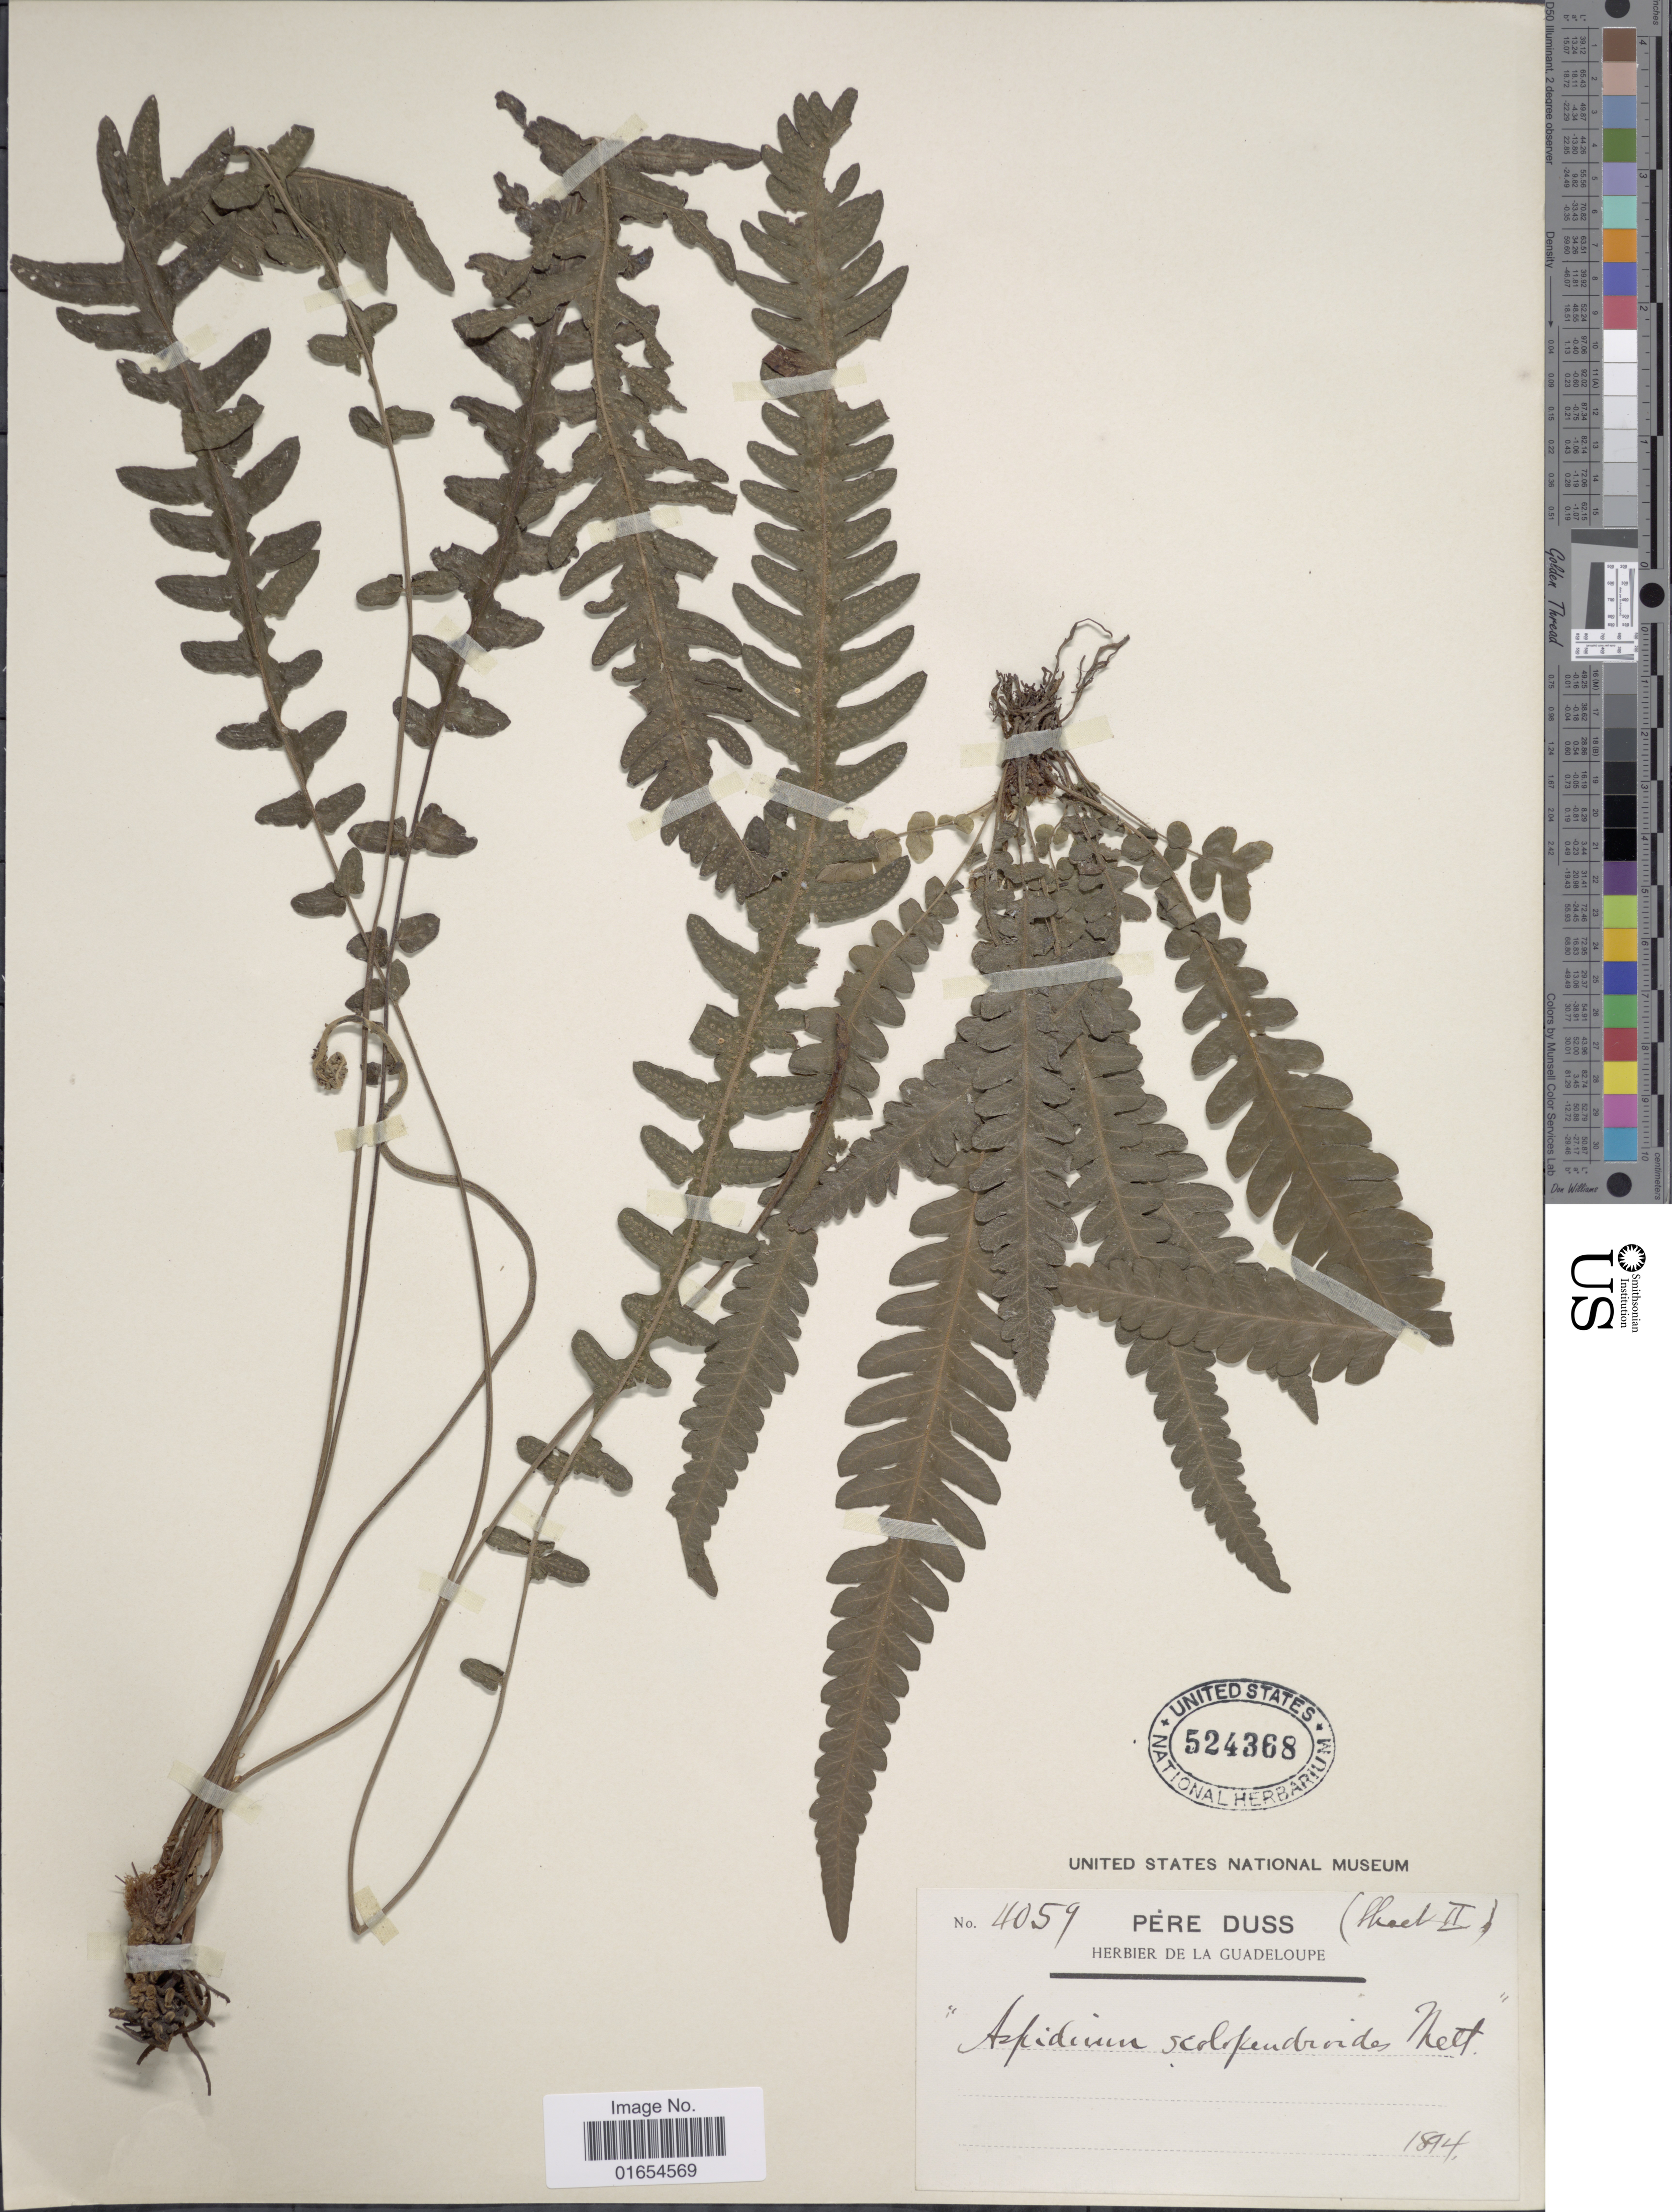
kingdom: Plantae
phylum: Tracheophyta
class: Polypodiopsida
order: Polypodiales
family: Thelypteridaceae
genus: Goniopteris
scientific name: Goniopteris guadelupensis (Wikstr.) comb. nov., ined 2015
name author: (Wikstr.)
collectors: Père Duss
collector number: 4059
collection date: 1894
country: Guadeloupe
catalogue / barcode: US 524368